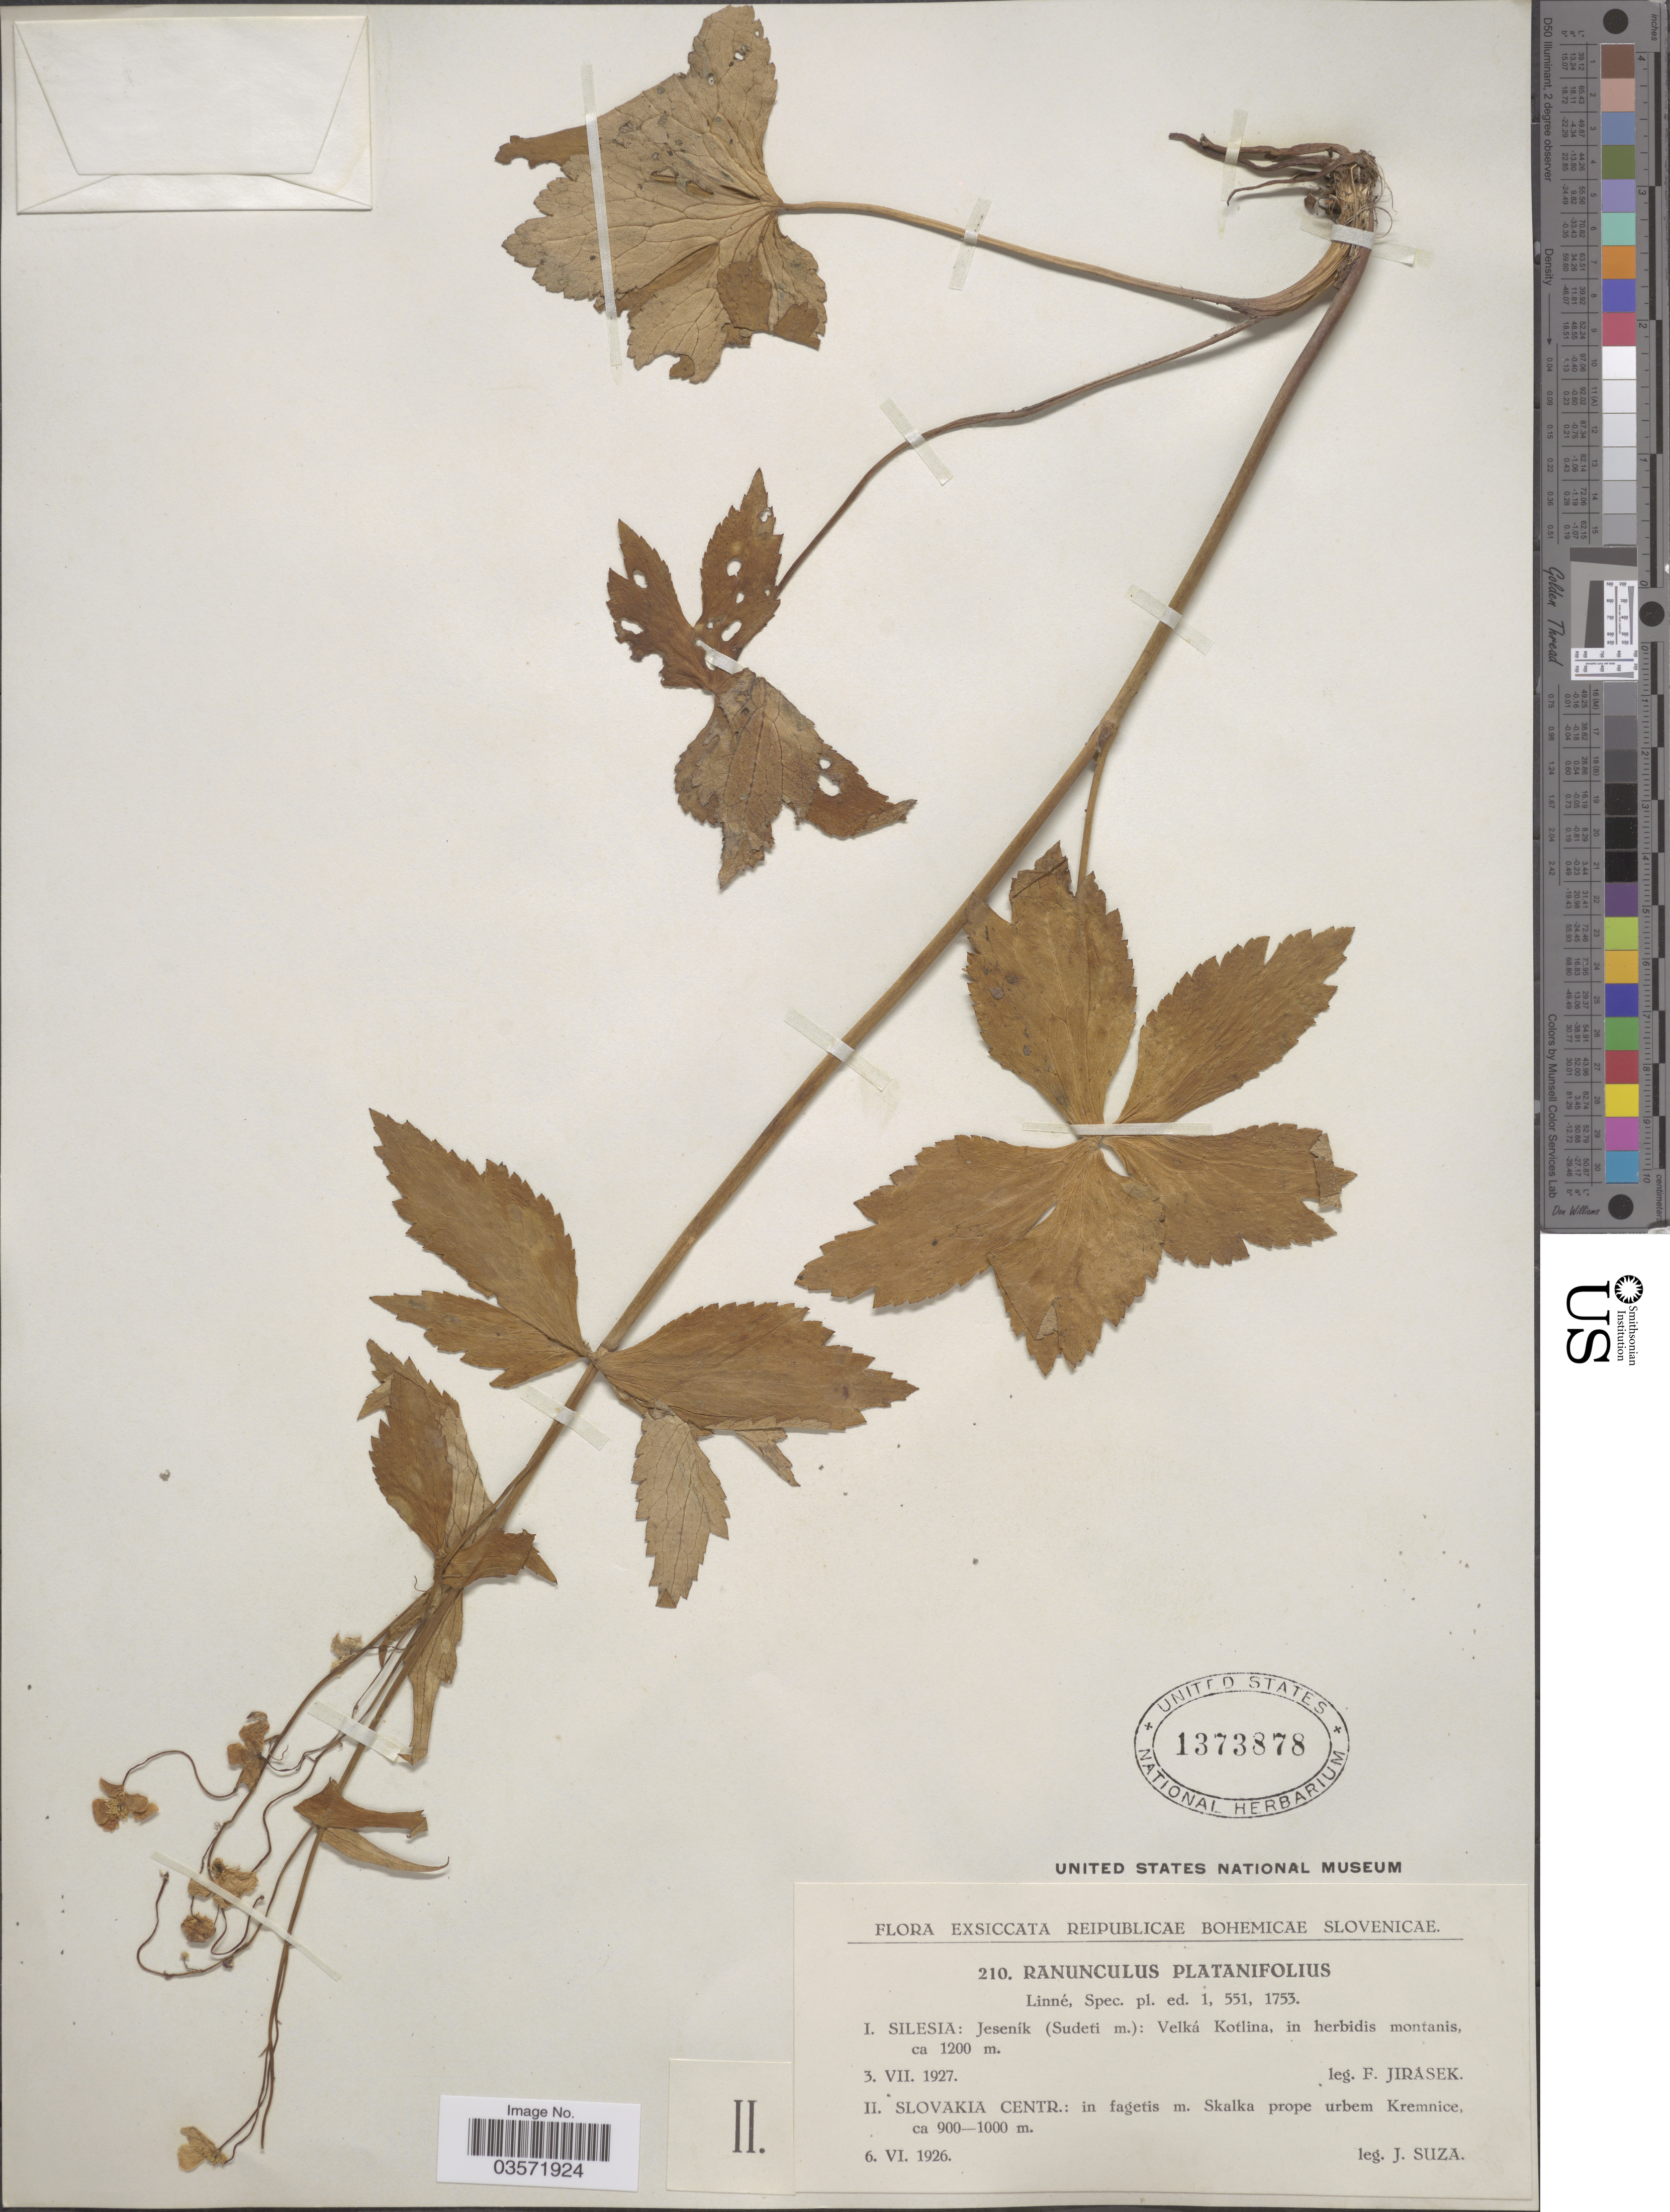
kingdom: Plantae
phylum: Tracheophyta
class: Magnoliopsida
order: Ranunculales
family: Ranunculaceae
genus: Ranunculus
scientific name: Ranunculus platanifolius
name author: L.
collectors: J. Suza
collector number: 210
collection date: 1926-06-06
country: Slovakia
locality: Reipublicae Bohemicae Slovenicae. Slovakia Centr.: in fagetis m. Skalka prope urbem Kremnice.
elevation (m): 900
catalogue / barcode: US 1373878